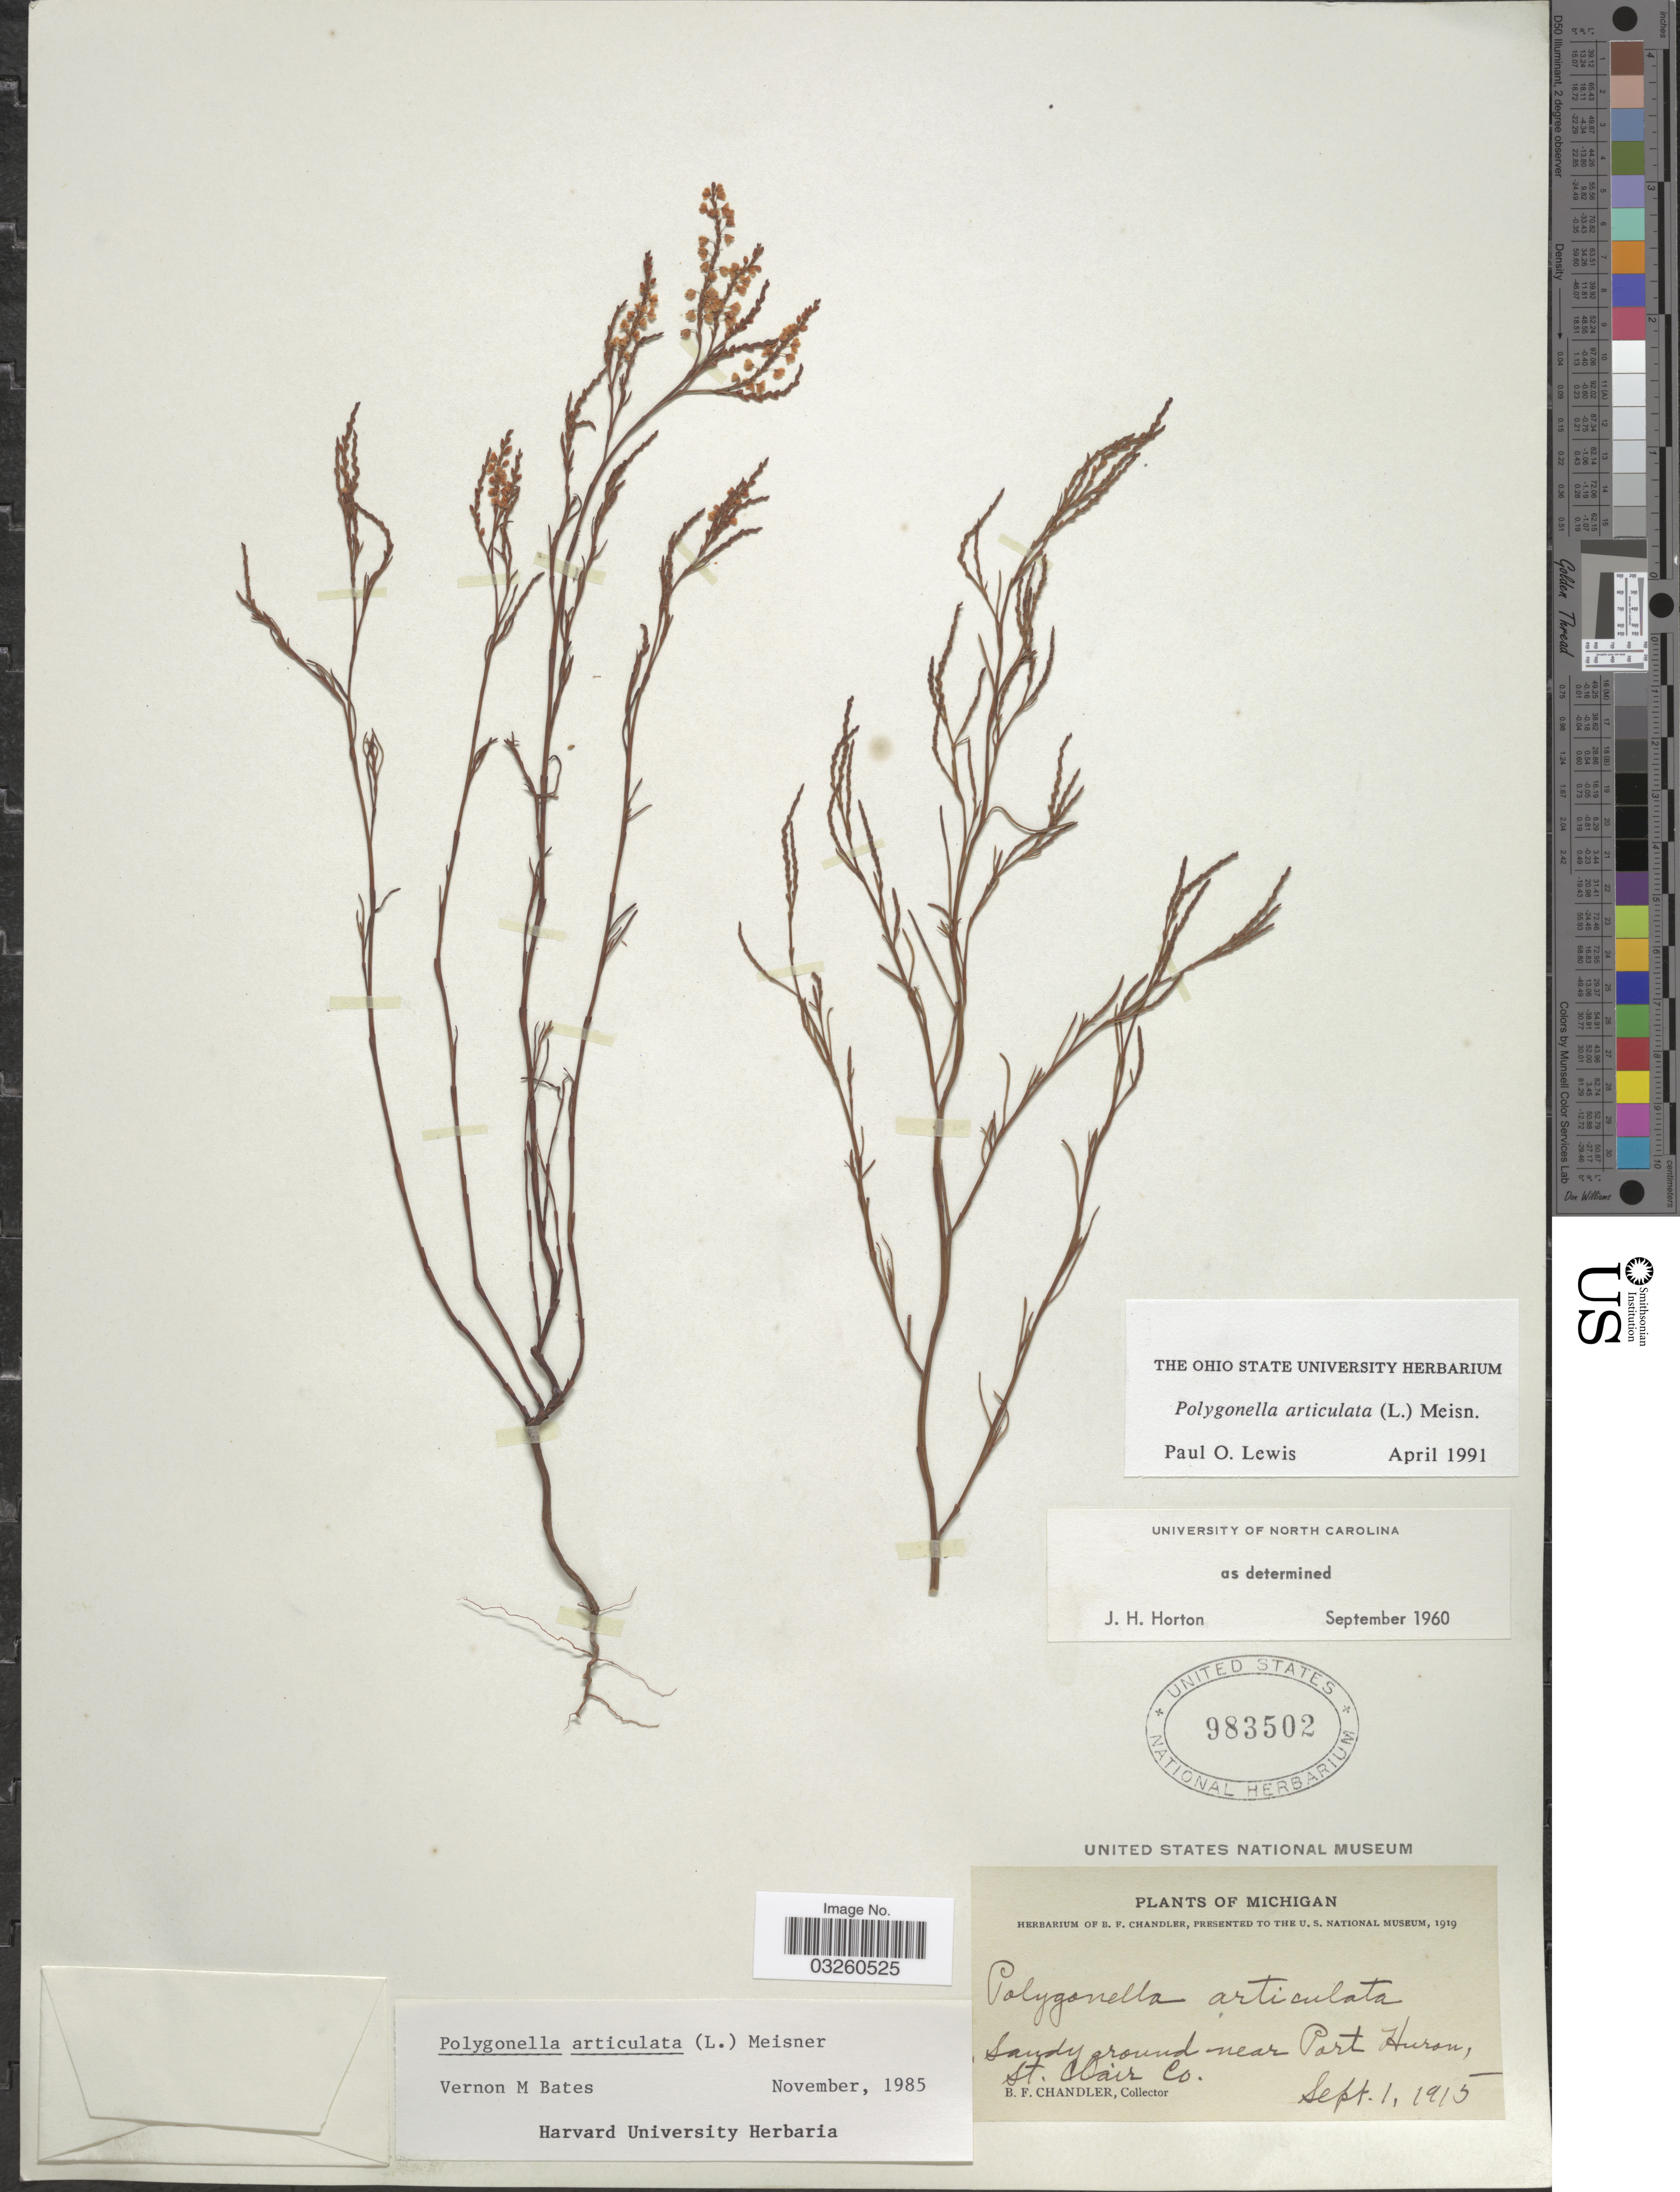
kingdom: Plantae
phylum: Tracheophyta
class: Magnoliopsida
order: Caryophyllales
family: Polygonaceae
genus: Polygonella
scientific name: Polygonella articulata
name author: (L.) Meisn.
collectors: B. F. Chandler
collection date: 1915-09-01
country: United States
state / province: Michigan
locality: Sandy ground near Port Huron, St. Clair Co.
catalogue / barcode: US 983502